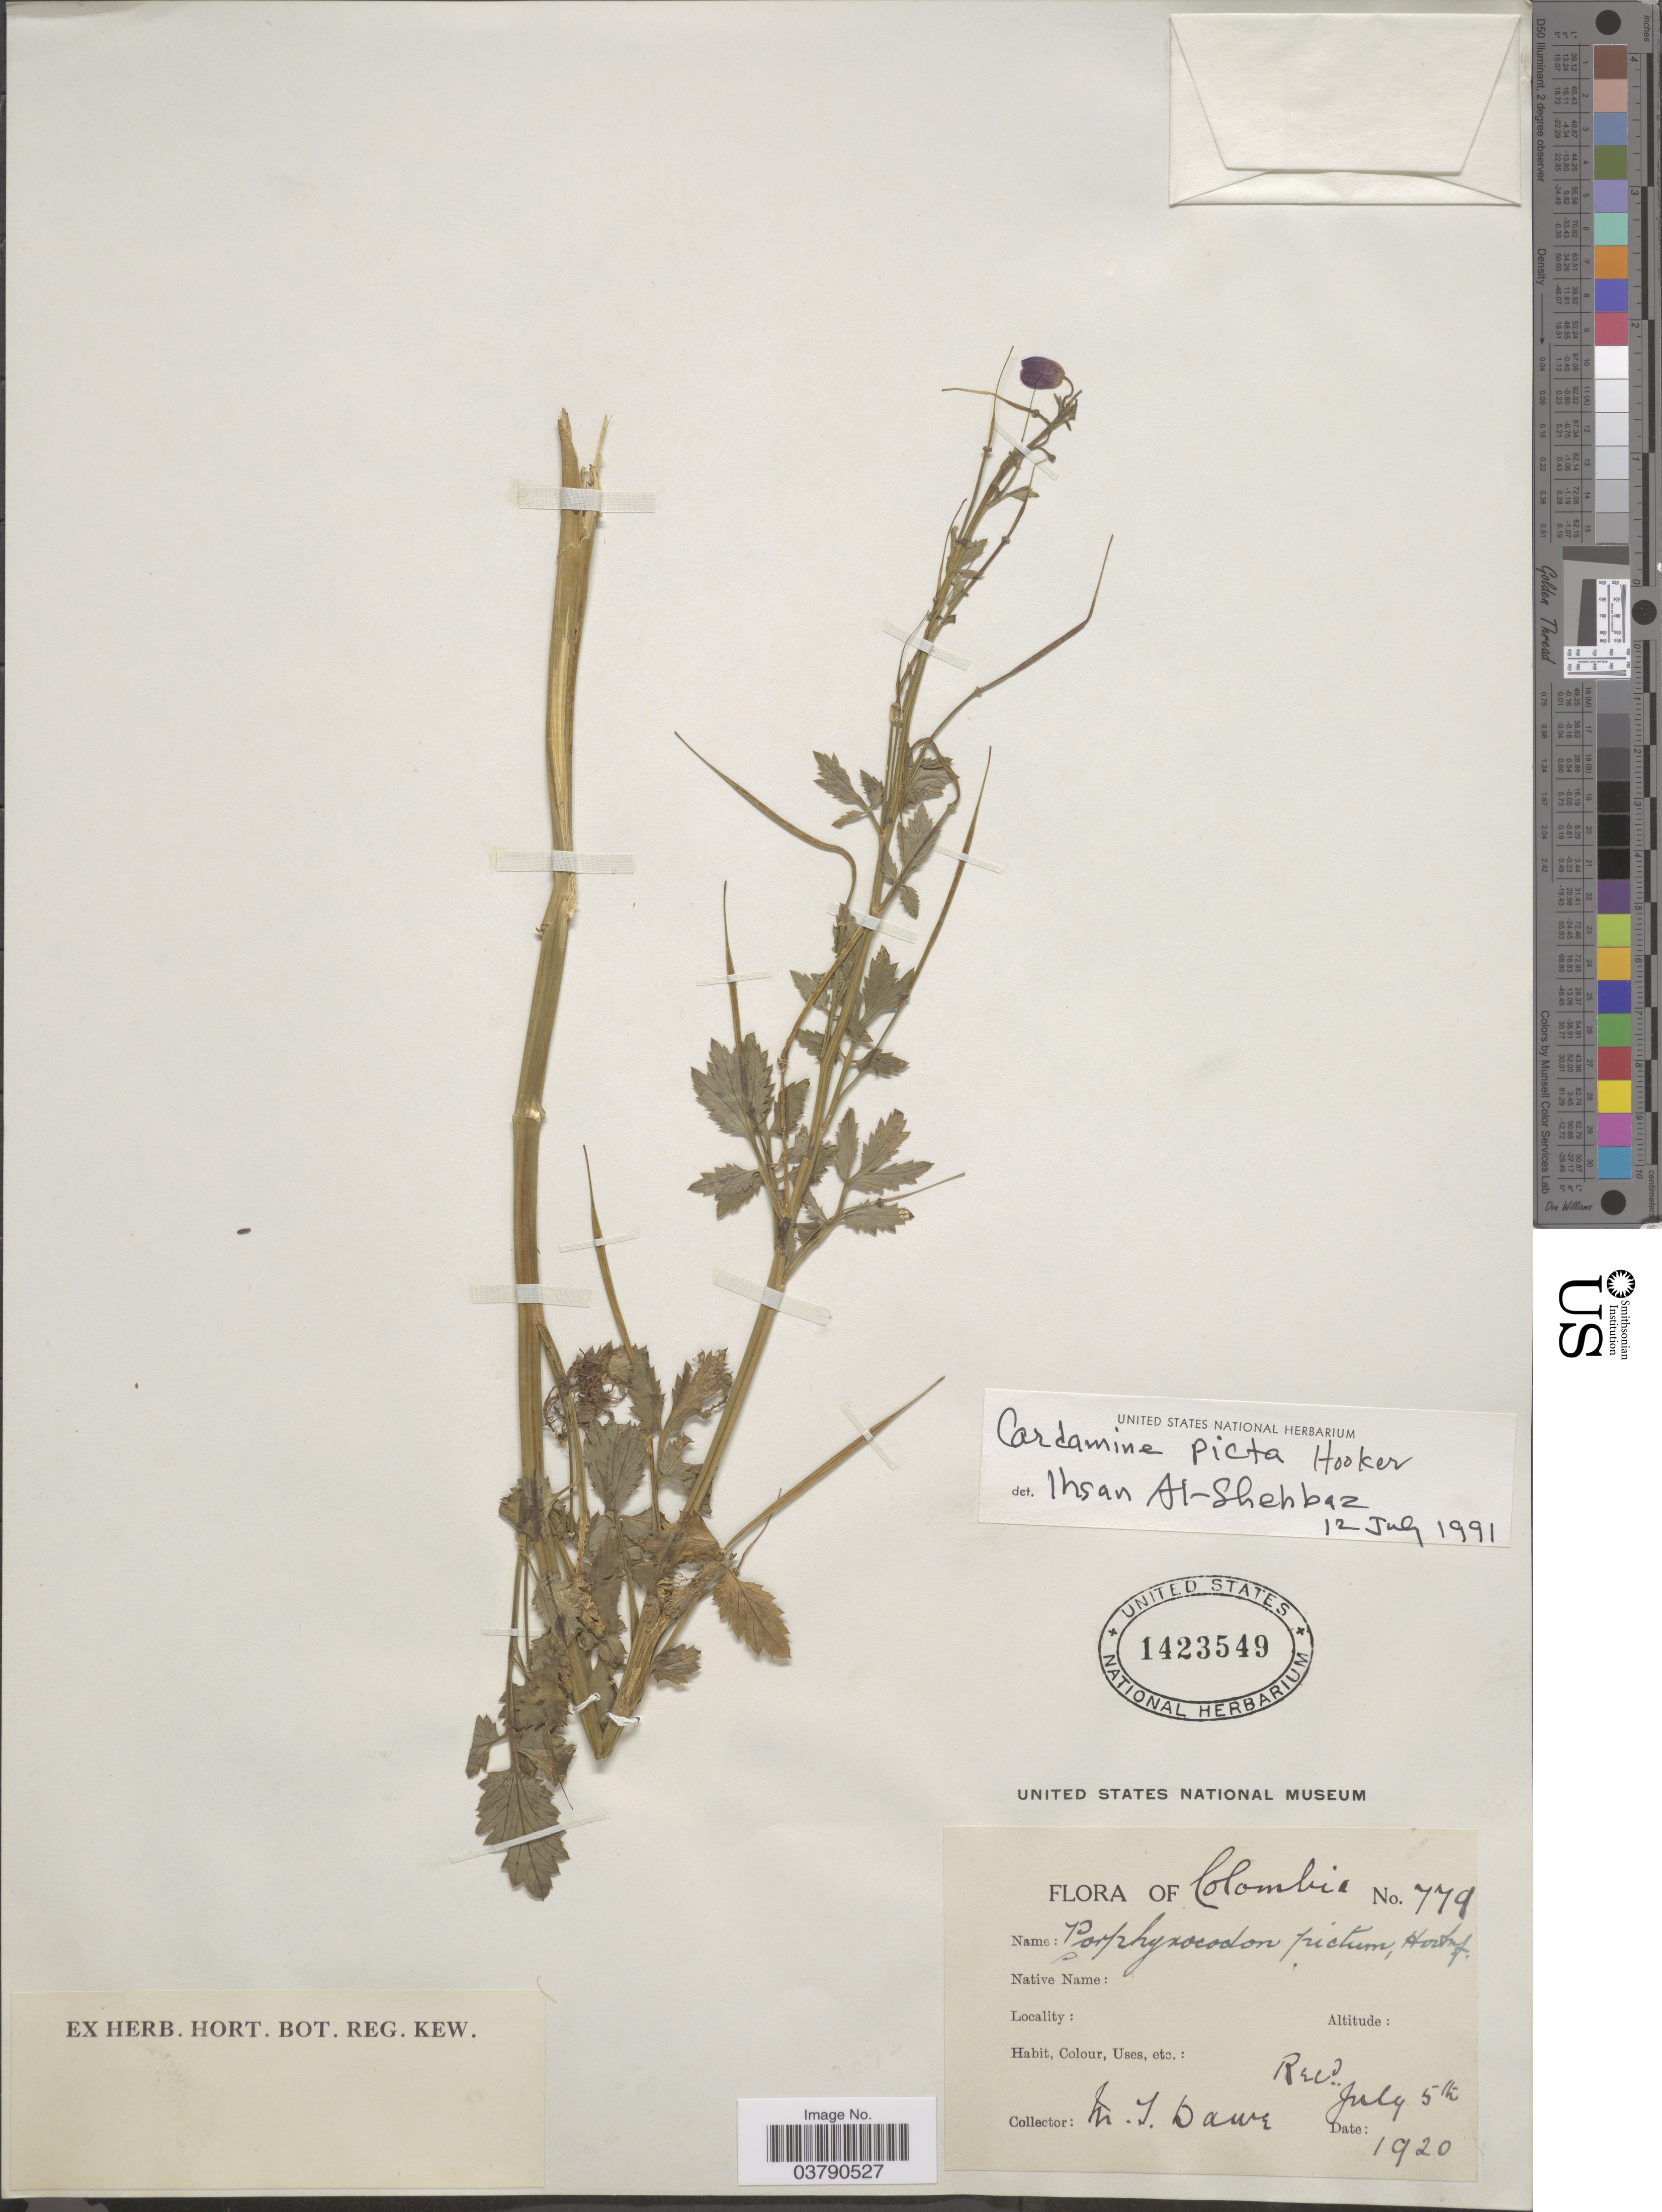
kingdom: Plantae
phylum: Tracheophyta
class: Magnoliopsida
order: Brassicales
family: Brassicaceae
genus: Cardamine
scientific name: Cardamine picta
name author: Hook.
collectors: M. T. Dawe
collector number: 779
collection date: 1920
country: Colombia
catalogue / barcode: US 1423549